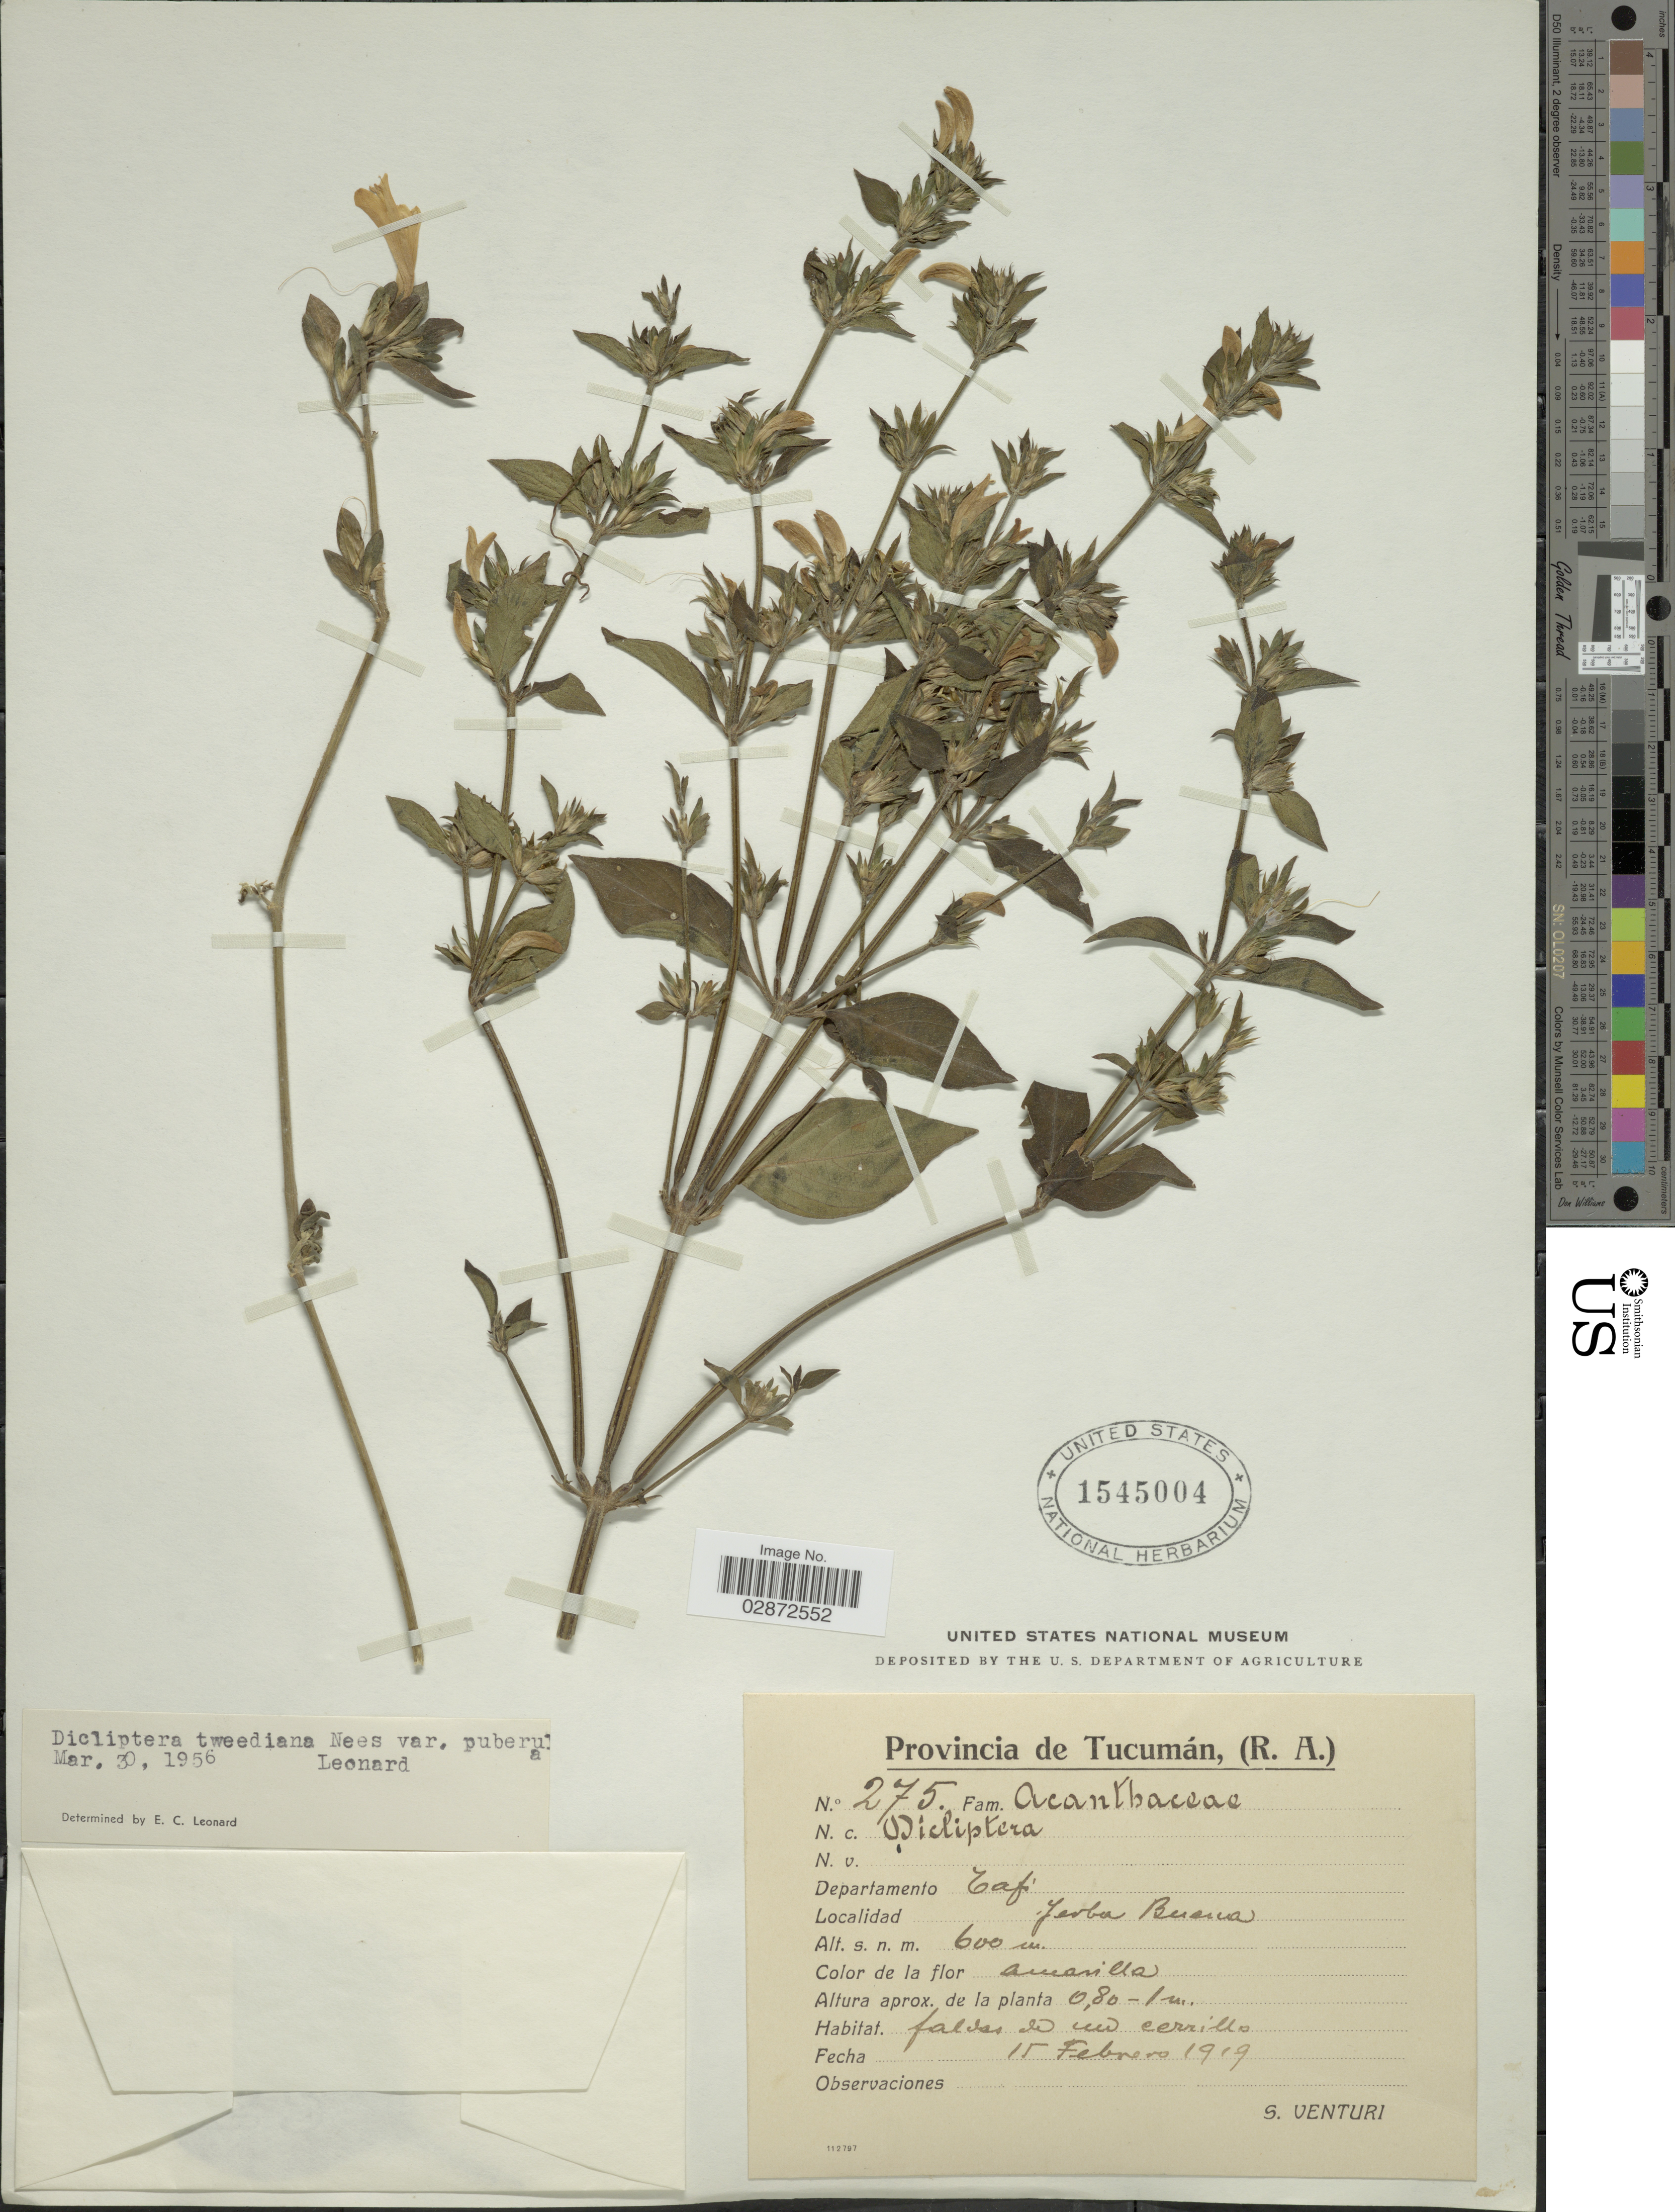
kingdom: Plantae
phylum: Tracheophyta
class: Magnoliopsida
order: Lamiales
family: Acanthaceae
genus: Dicliptera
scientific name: Dicliptera squarrosa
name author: Nees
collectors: S. Venturi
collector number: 275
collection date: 1919-02-15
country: Argentina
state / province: Tucuman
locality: Provincia de Tucumán, (R.A.). Departamento Tafi. Jerba Buena.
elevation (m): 600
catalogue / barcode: US 1545004